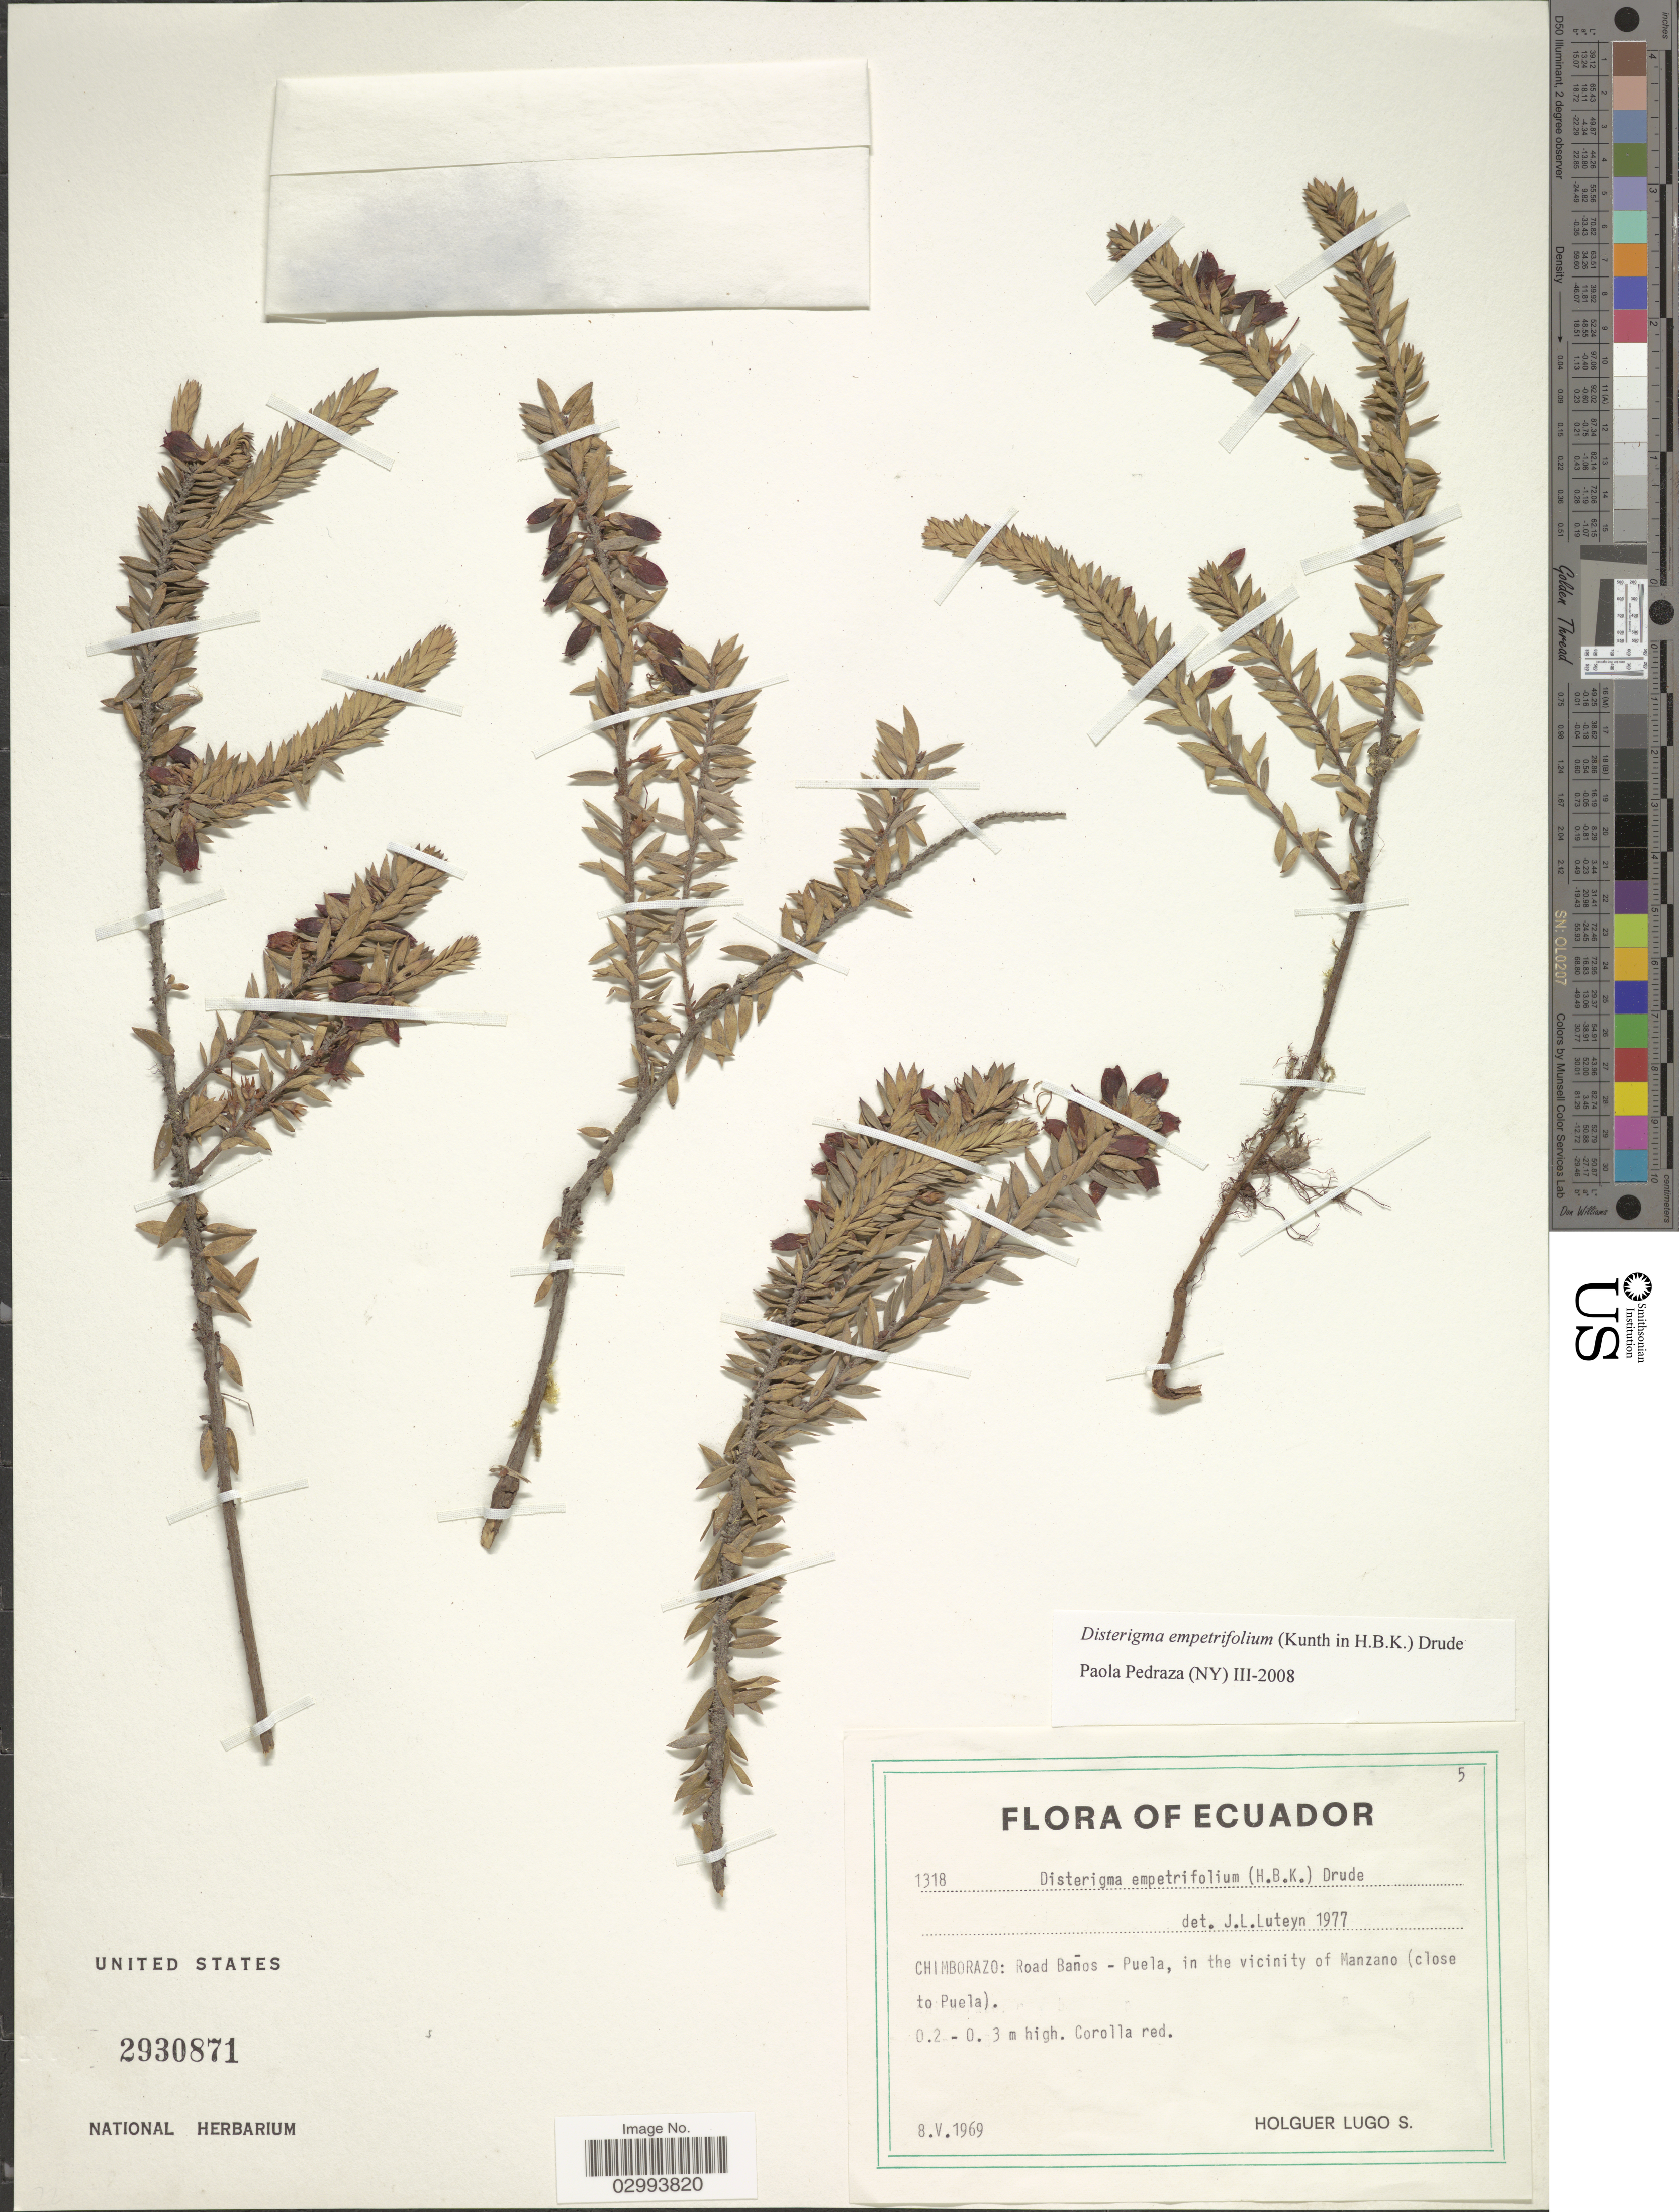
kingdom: Plantae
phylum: Tracheophyta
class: Magnoliopsida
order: Ericales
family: Ericaceae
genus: Disterigma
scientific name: Disterigma empetrifolium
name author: (Kunth) Drude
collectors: H. Lugo S.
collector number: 1318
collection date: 1969-05-08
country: Ecuador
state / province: Chimborazo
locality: Road Ban̄os - Puela, in the vicinity of Manzano (close to Puela).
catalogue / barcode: US 2930871